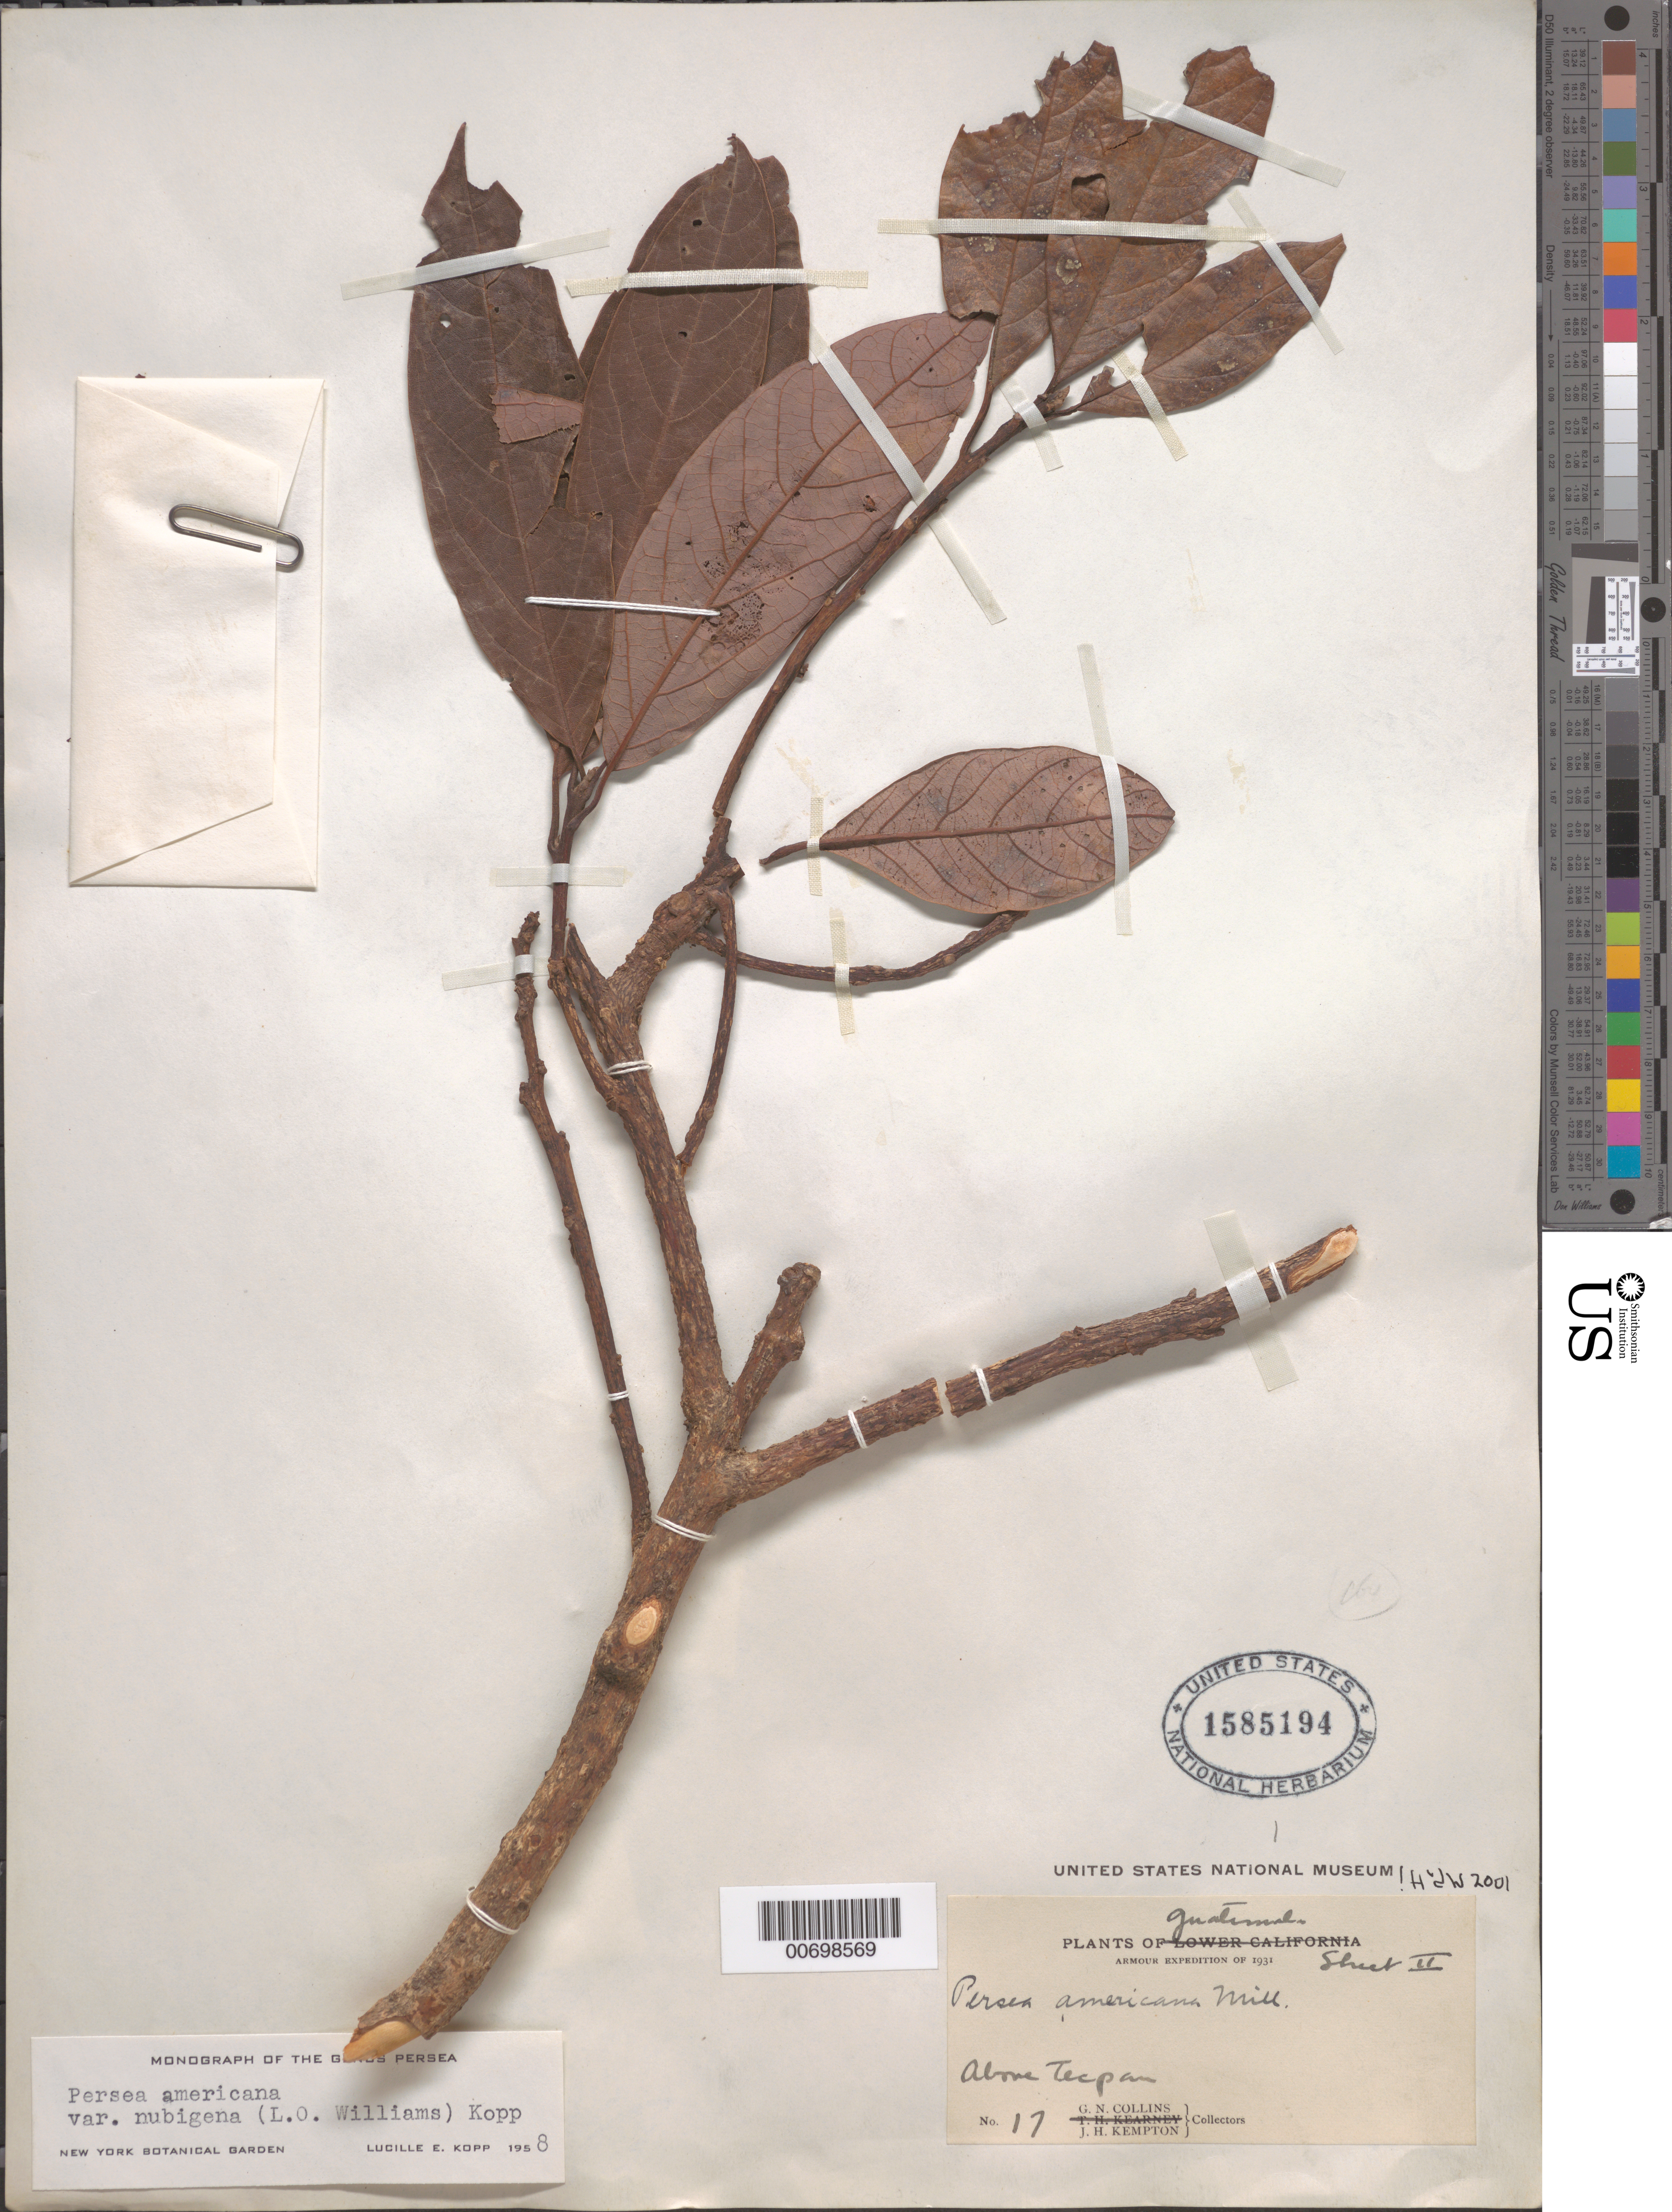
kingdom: Plantae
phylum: Tracheophyta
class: Magnoliopsida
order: Laurales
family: Lauraceae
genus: Persea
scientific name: Persea nubigena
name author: L.O. Williams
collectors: G. N. Collins & J. H. Kempton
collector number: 17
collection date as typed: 1958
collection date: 1958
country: Guatemala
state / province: Chimaltenango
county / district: Tecpan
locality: above Tecpan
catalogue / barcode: US 1585194